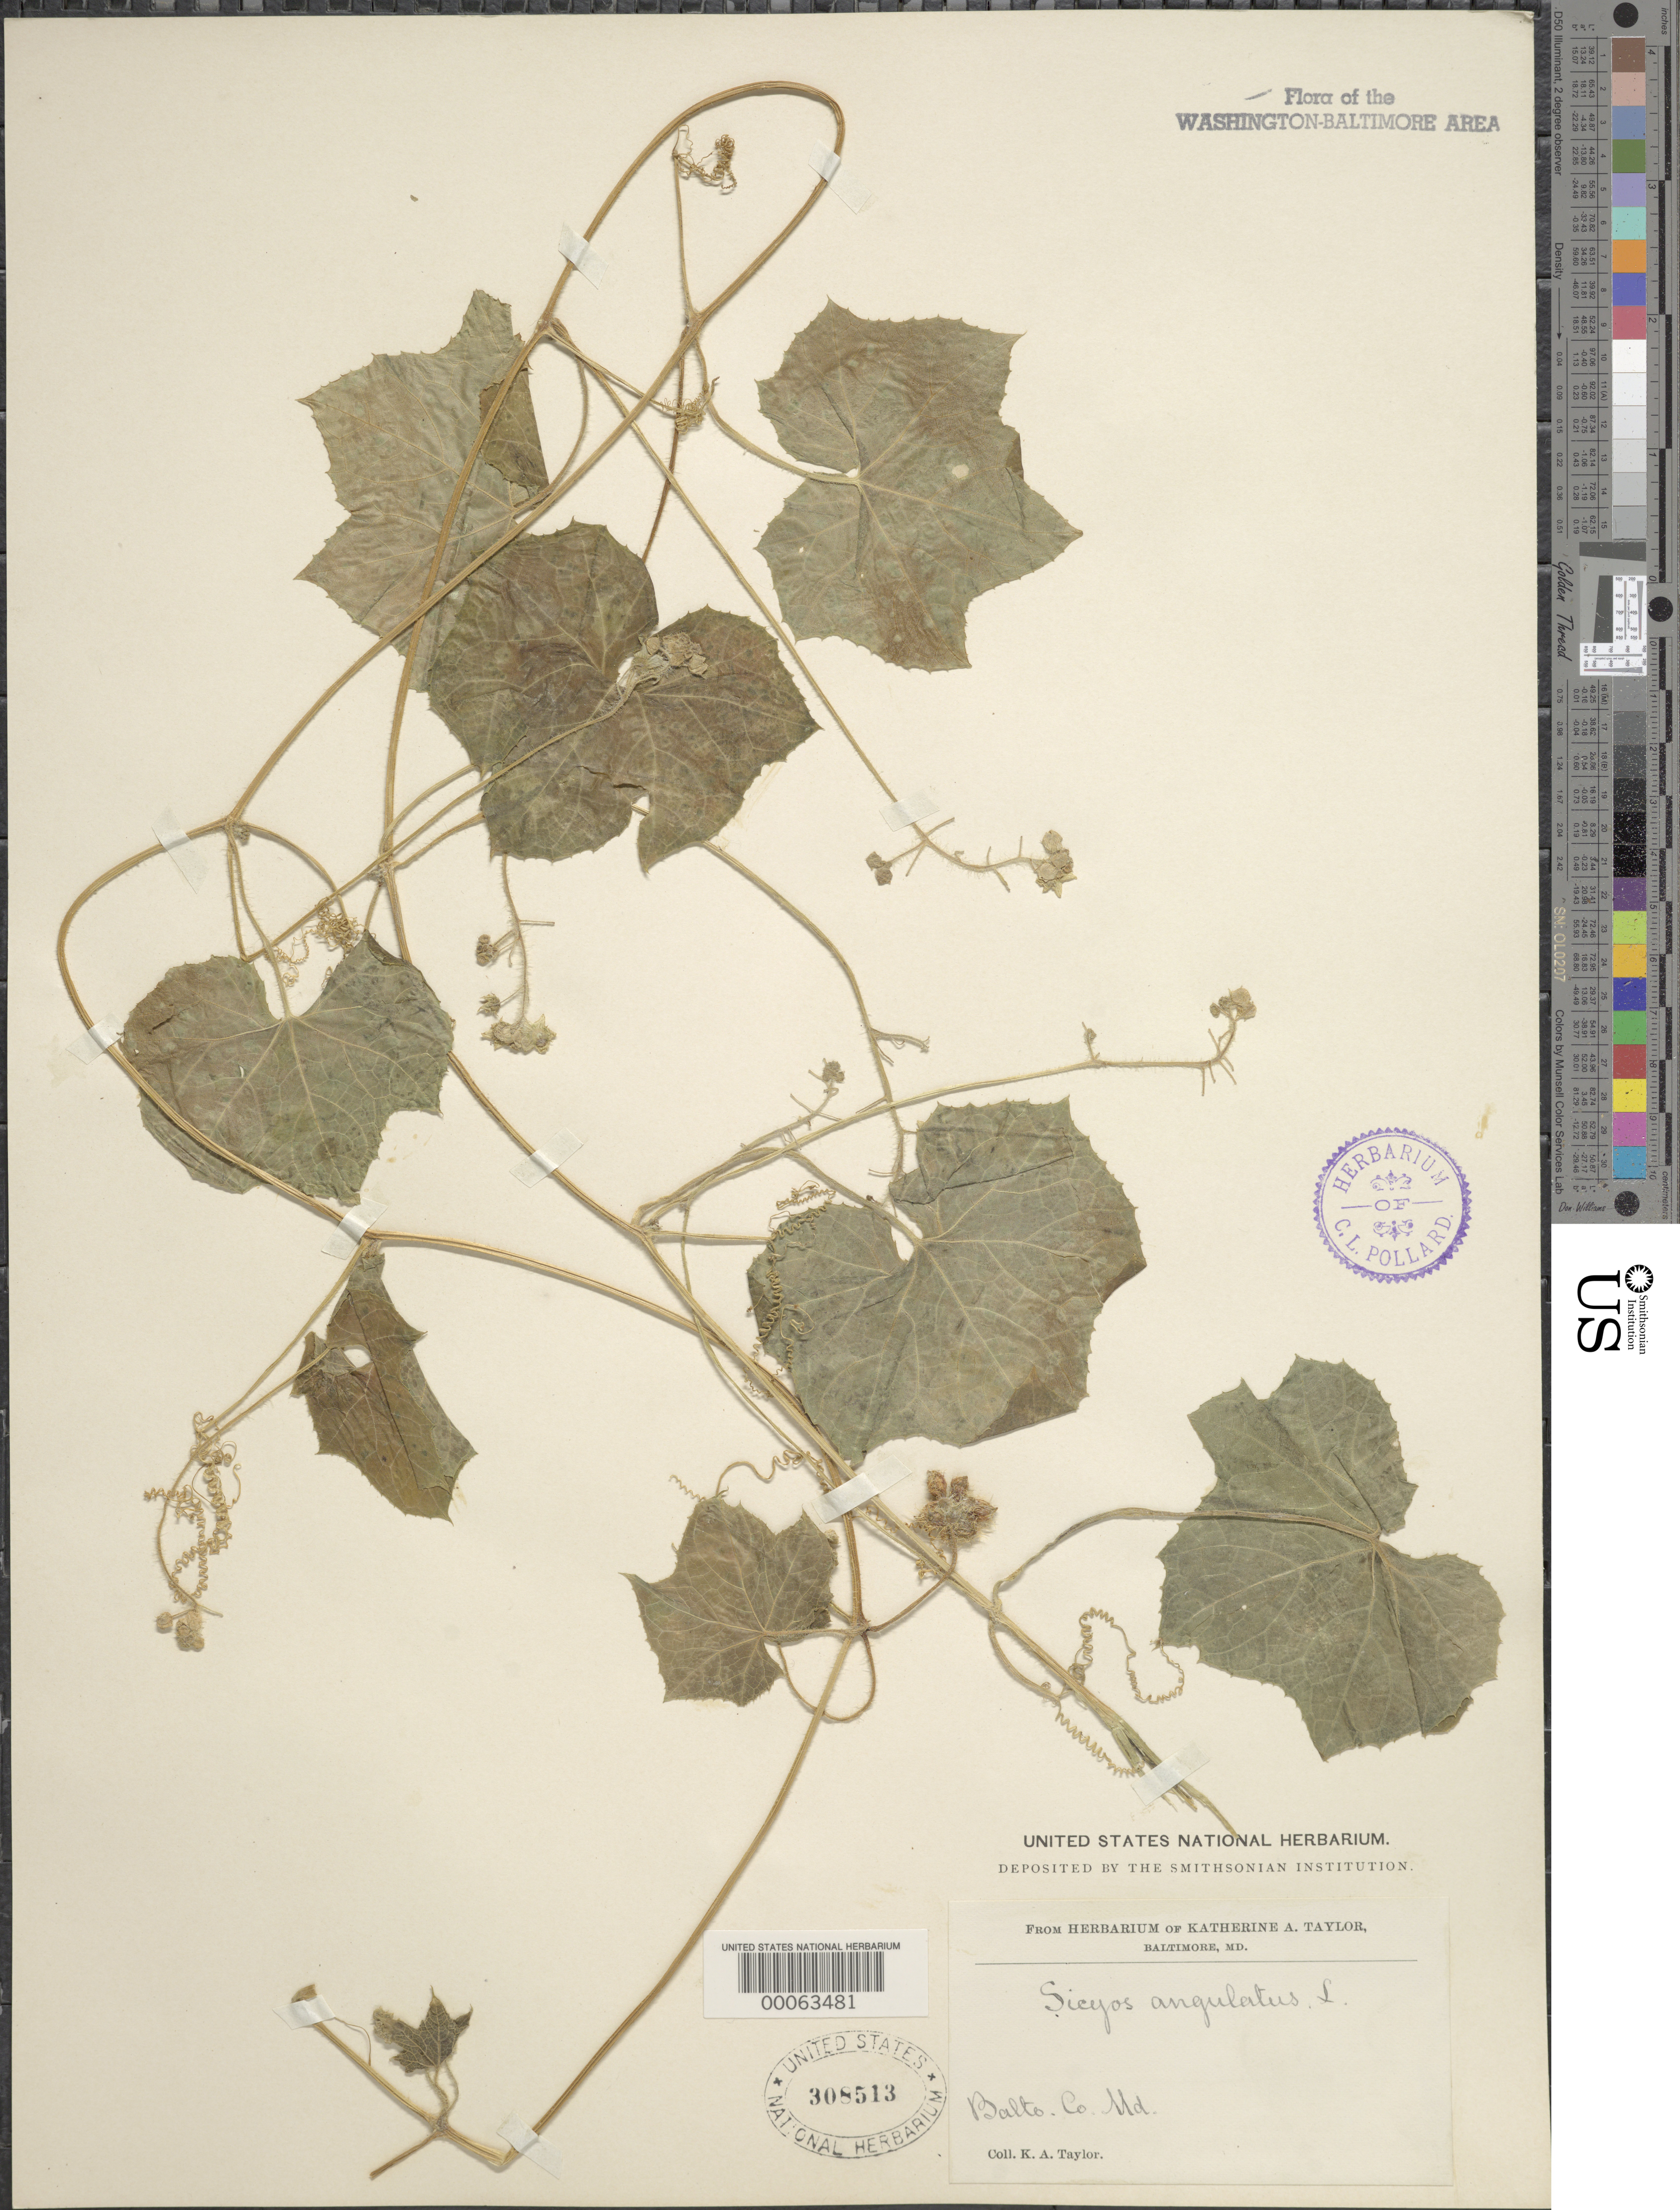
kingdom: Plantae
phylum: Tracheophyta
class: Magnoliopsida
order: Cucurbitales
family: Cucurbitaceae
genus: Sicyos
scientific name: Sicyos angulatus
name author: L.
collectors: K. A. Taylor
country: United States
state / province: Maryland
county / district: Baltimore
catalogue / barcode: US 308513